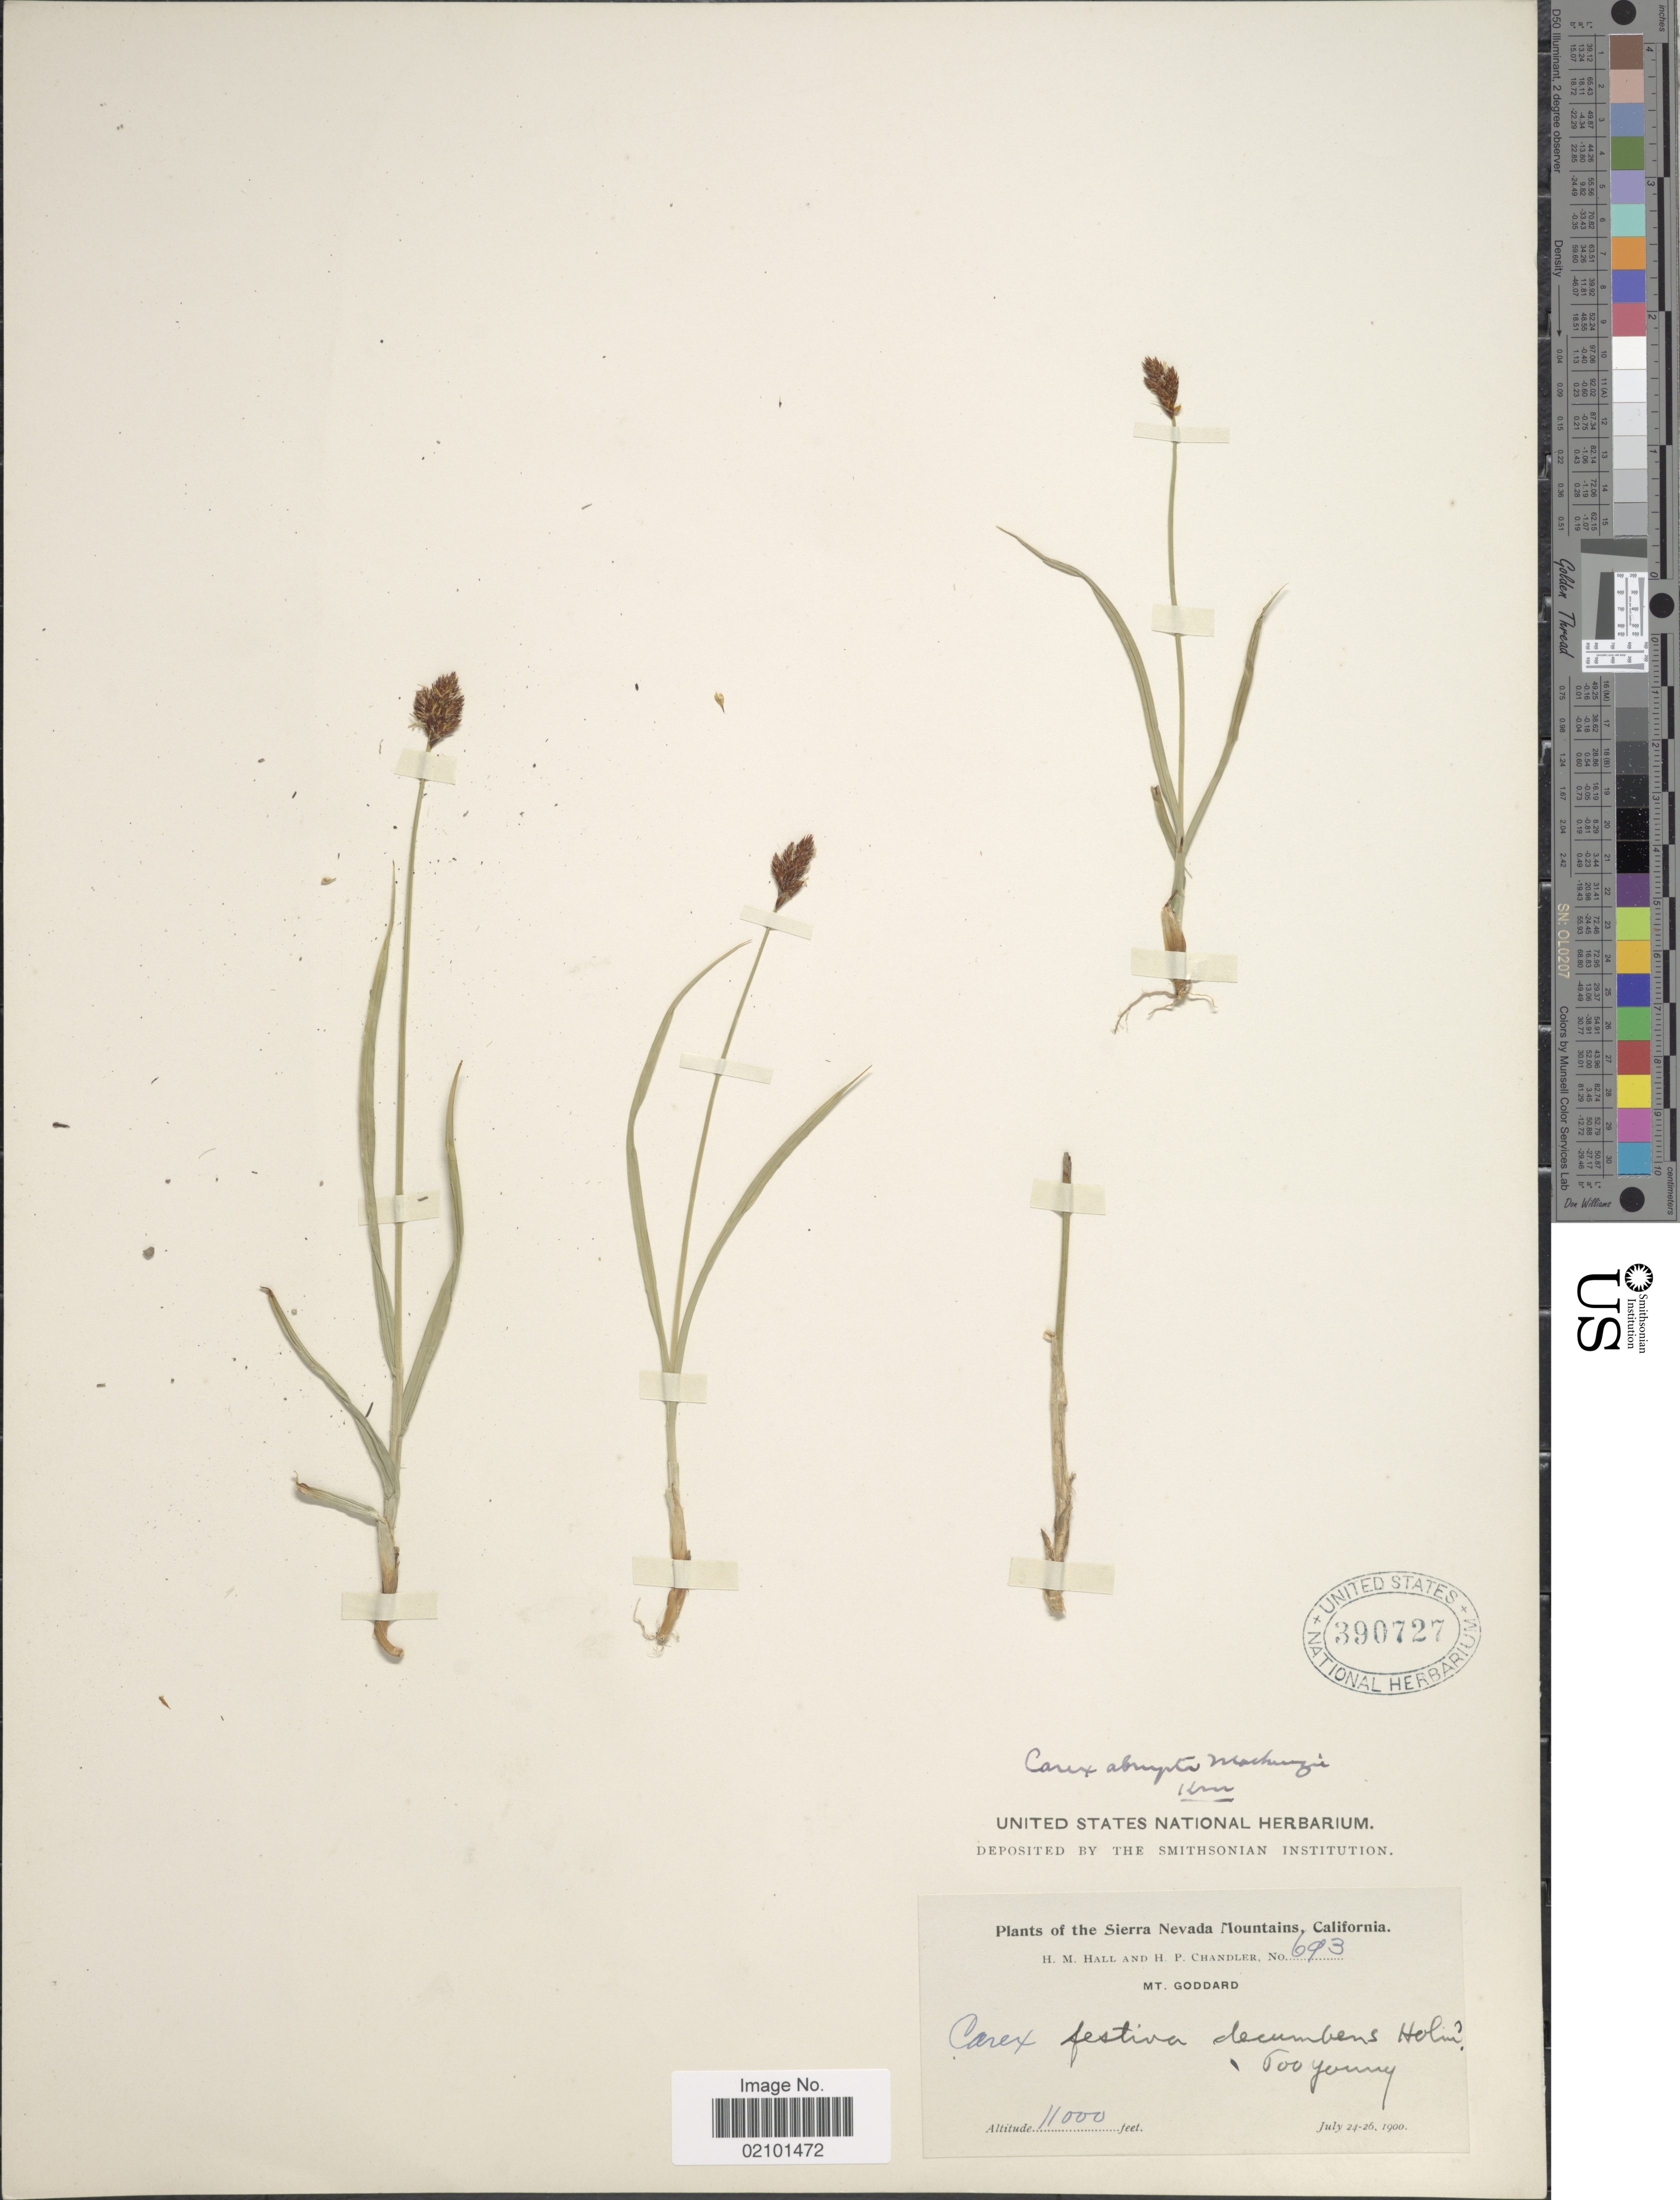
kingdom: Plantae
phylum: Tracheophyta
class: Liliopsida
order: Poales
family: Cyperaceae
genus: Carex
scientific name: Carex abrupta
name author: Mack.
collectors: H. M. Hall & H. Chandler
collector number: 693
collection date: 1900-07-24/1900-07-26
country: United States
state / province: California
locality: Sierra Nevada Mountains, Mt. Goddard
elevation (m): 3353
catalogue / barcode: US 390727